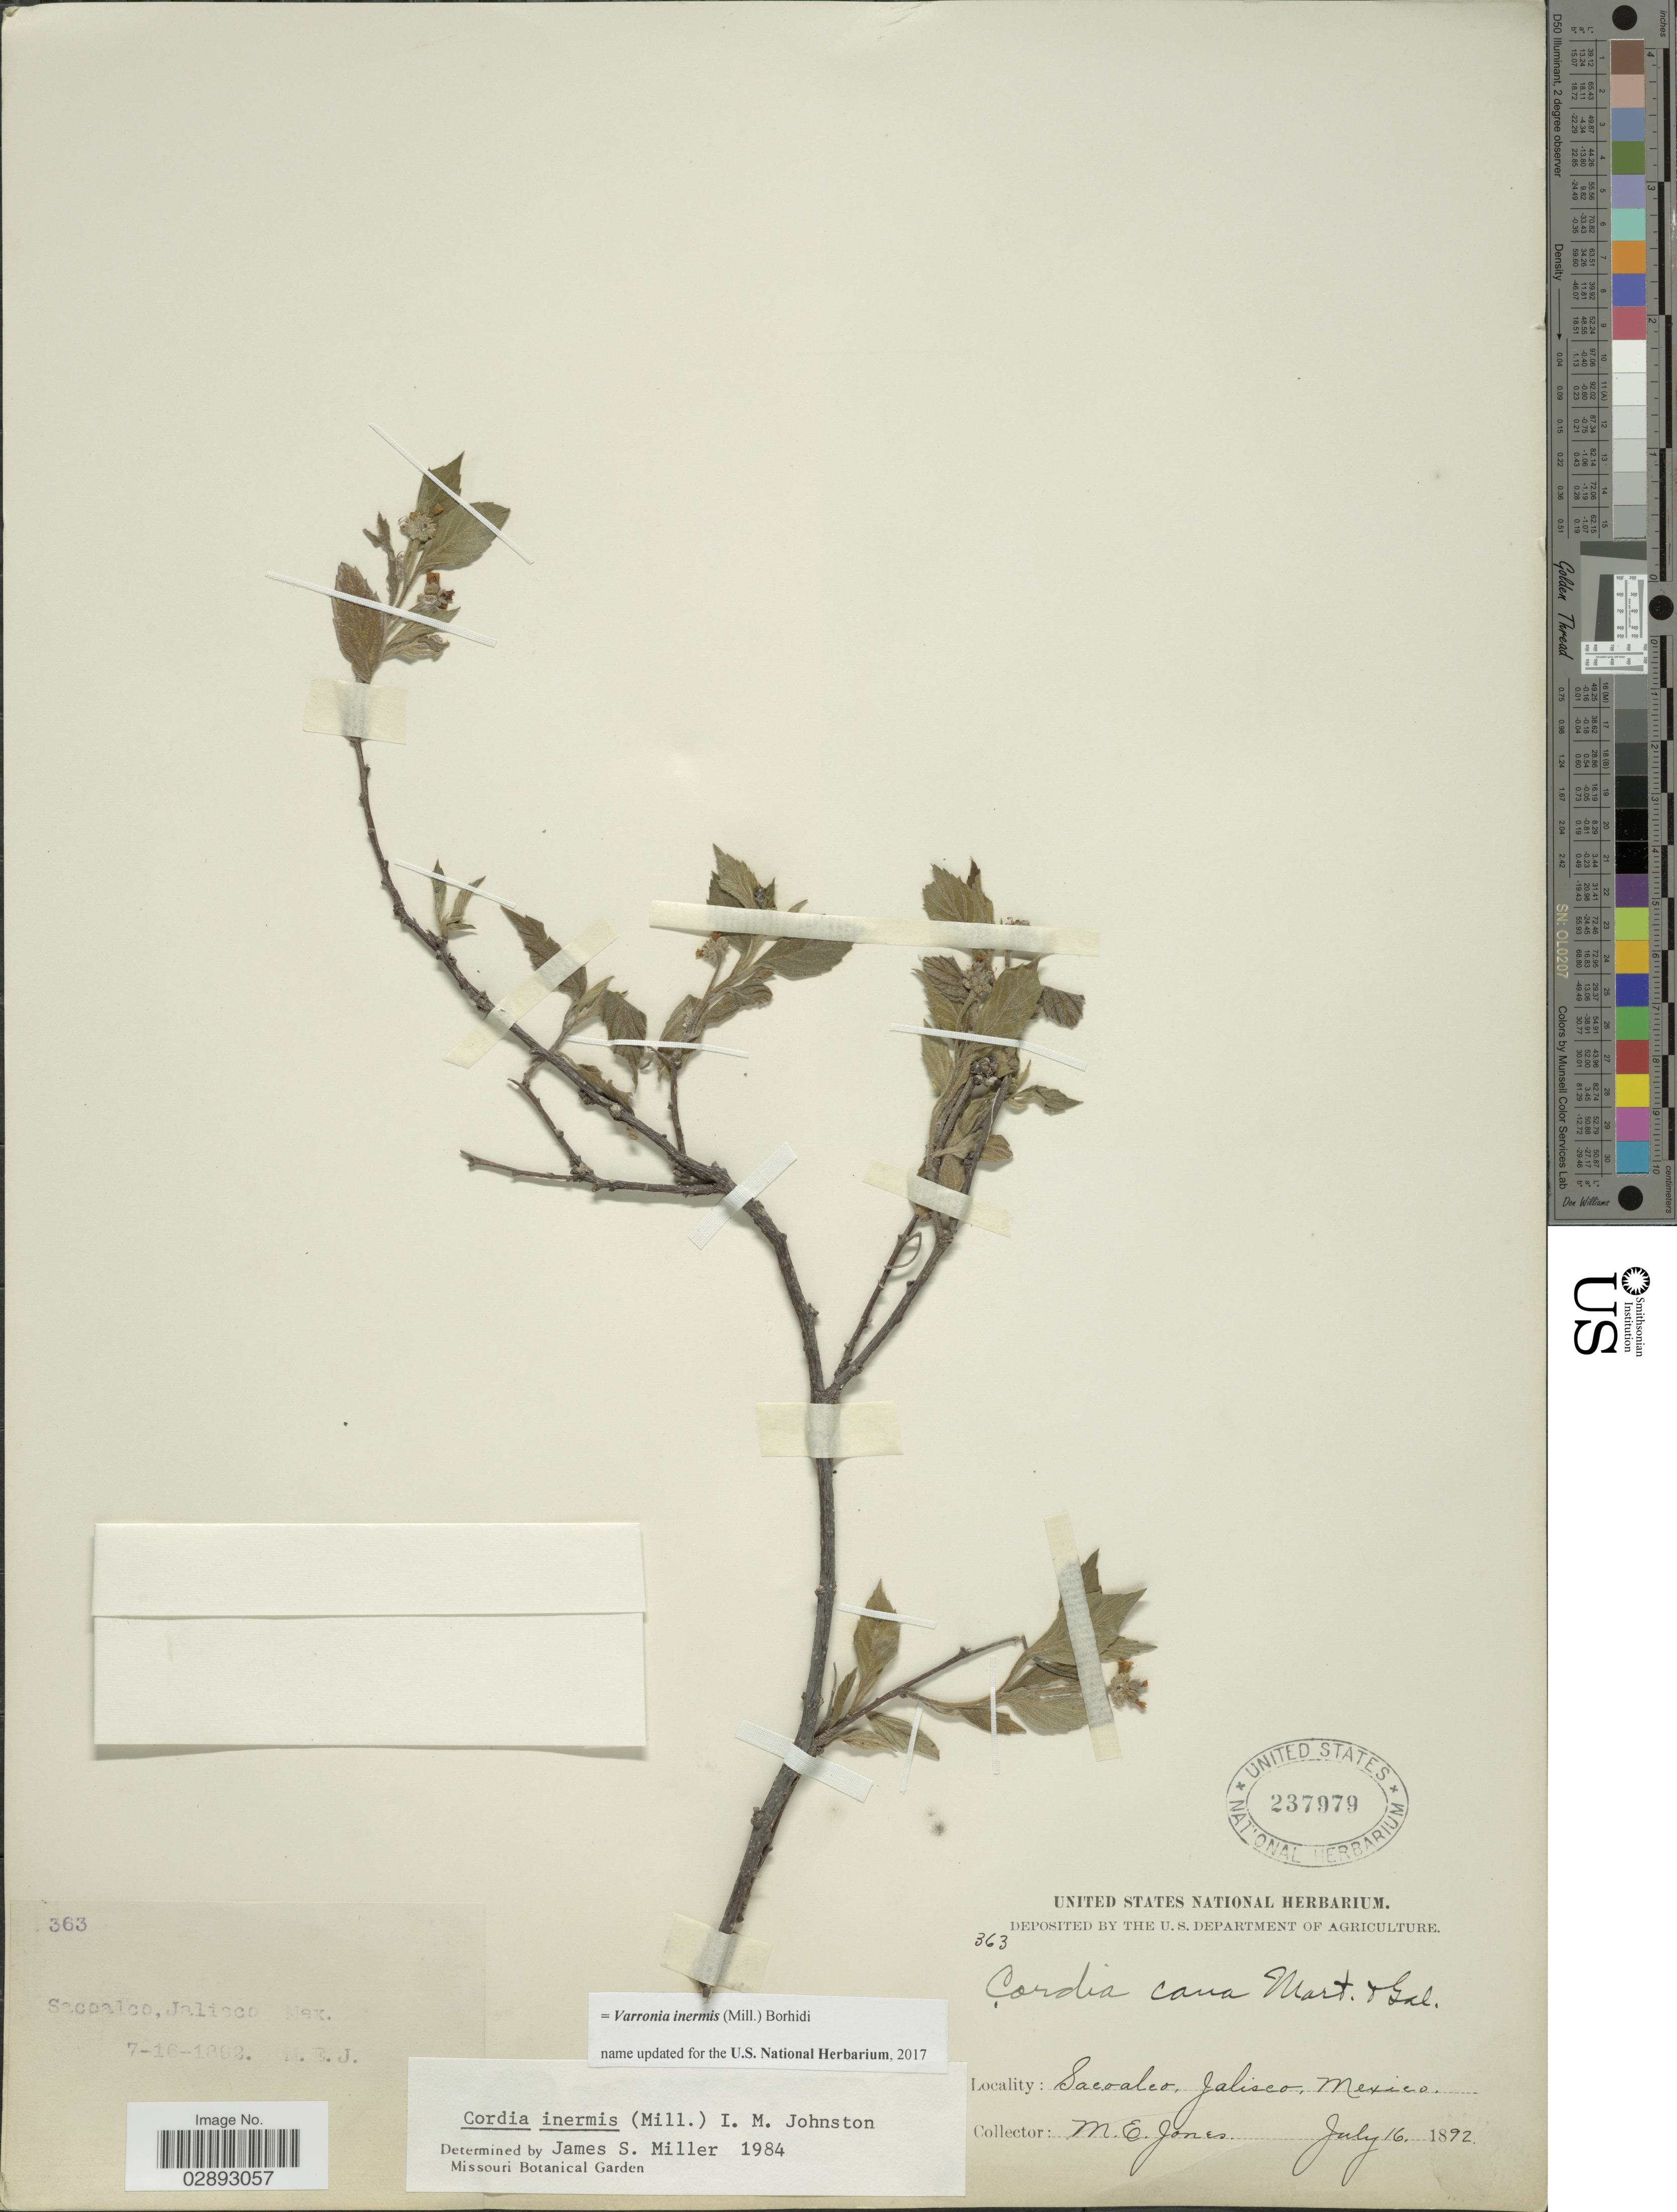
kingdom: Plantae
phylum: Tracheophyta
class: Magnoliopsida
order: Boraginales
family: Cordiaceae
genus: Varronia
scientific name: Varronia inermis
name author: (Mill.) Borhidi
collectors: M. E. Jones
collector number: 363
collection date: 1892-07-16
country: Mexico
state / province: Jalisco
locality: Sacoaleo.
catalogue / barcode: US 237979